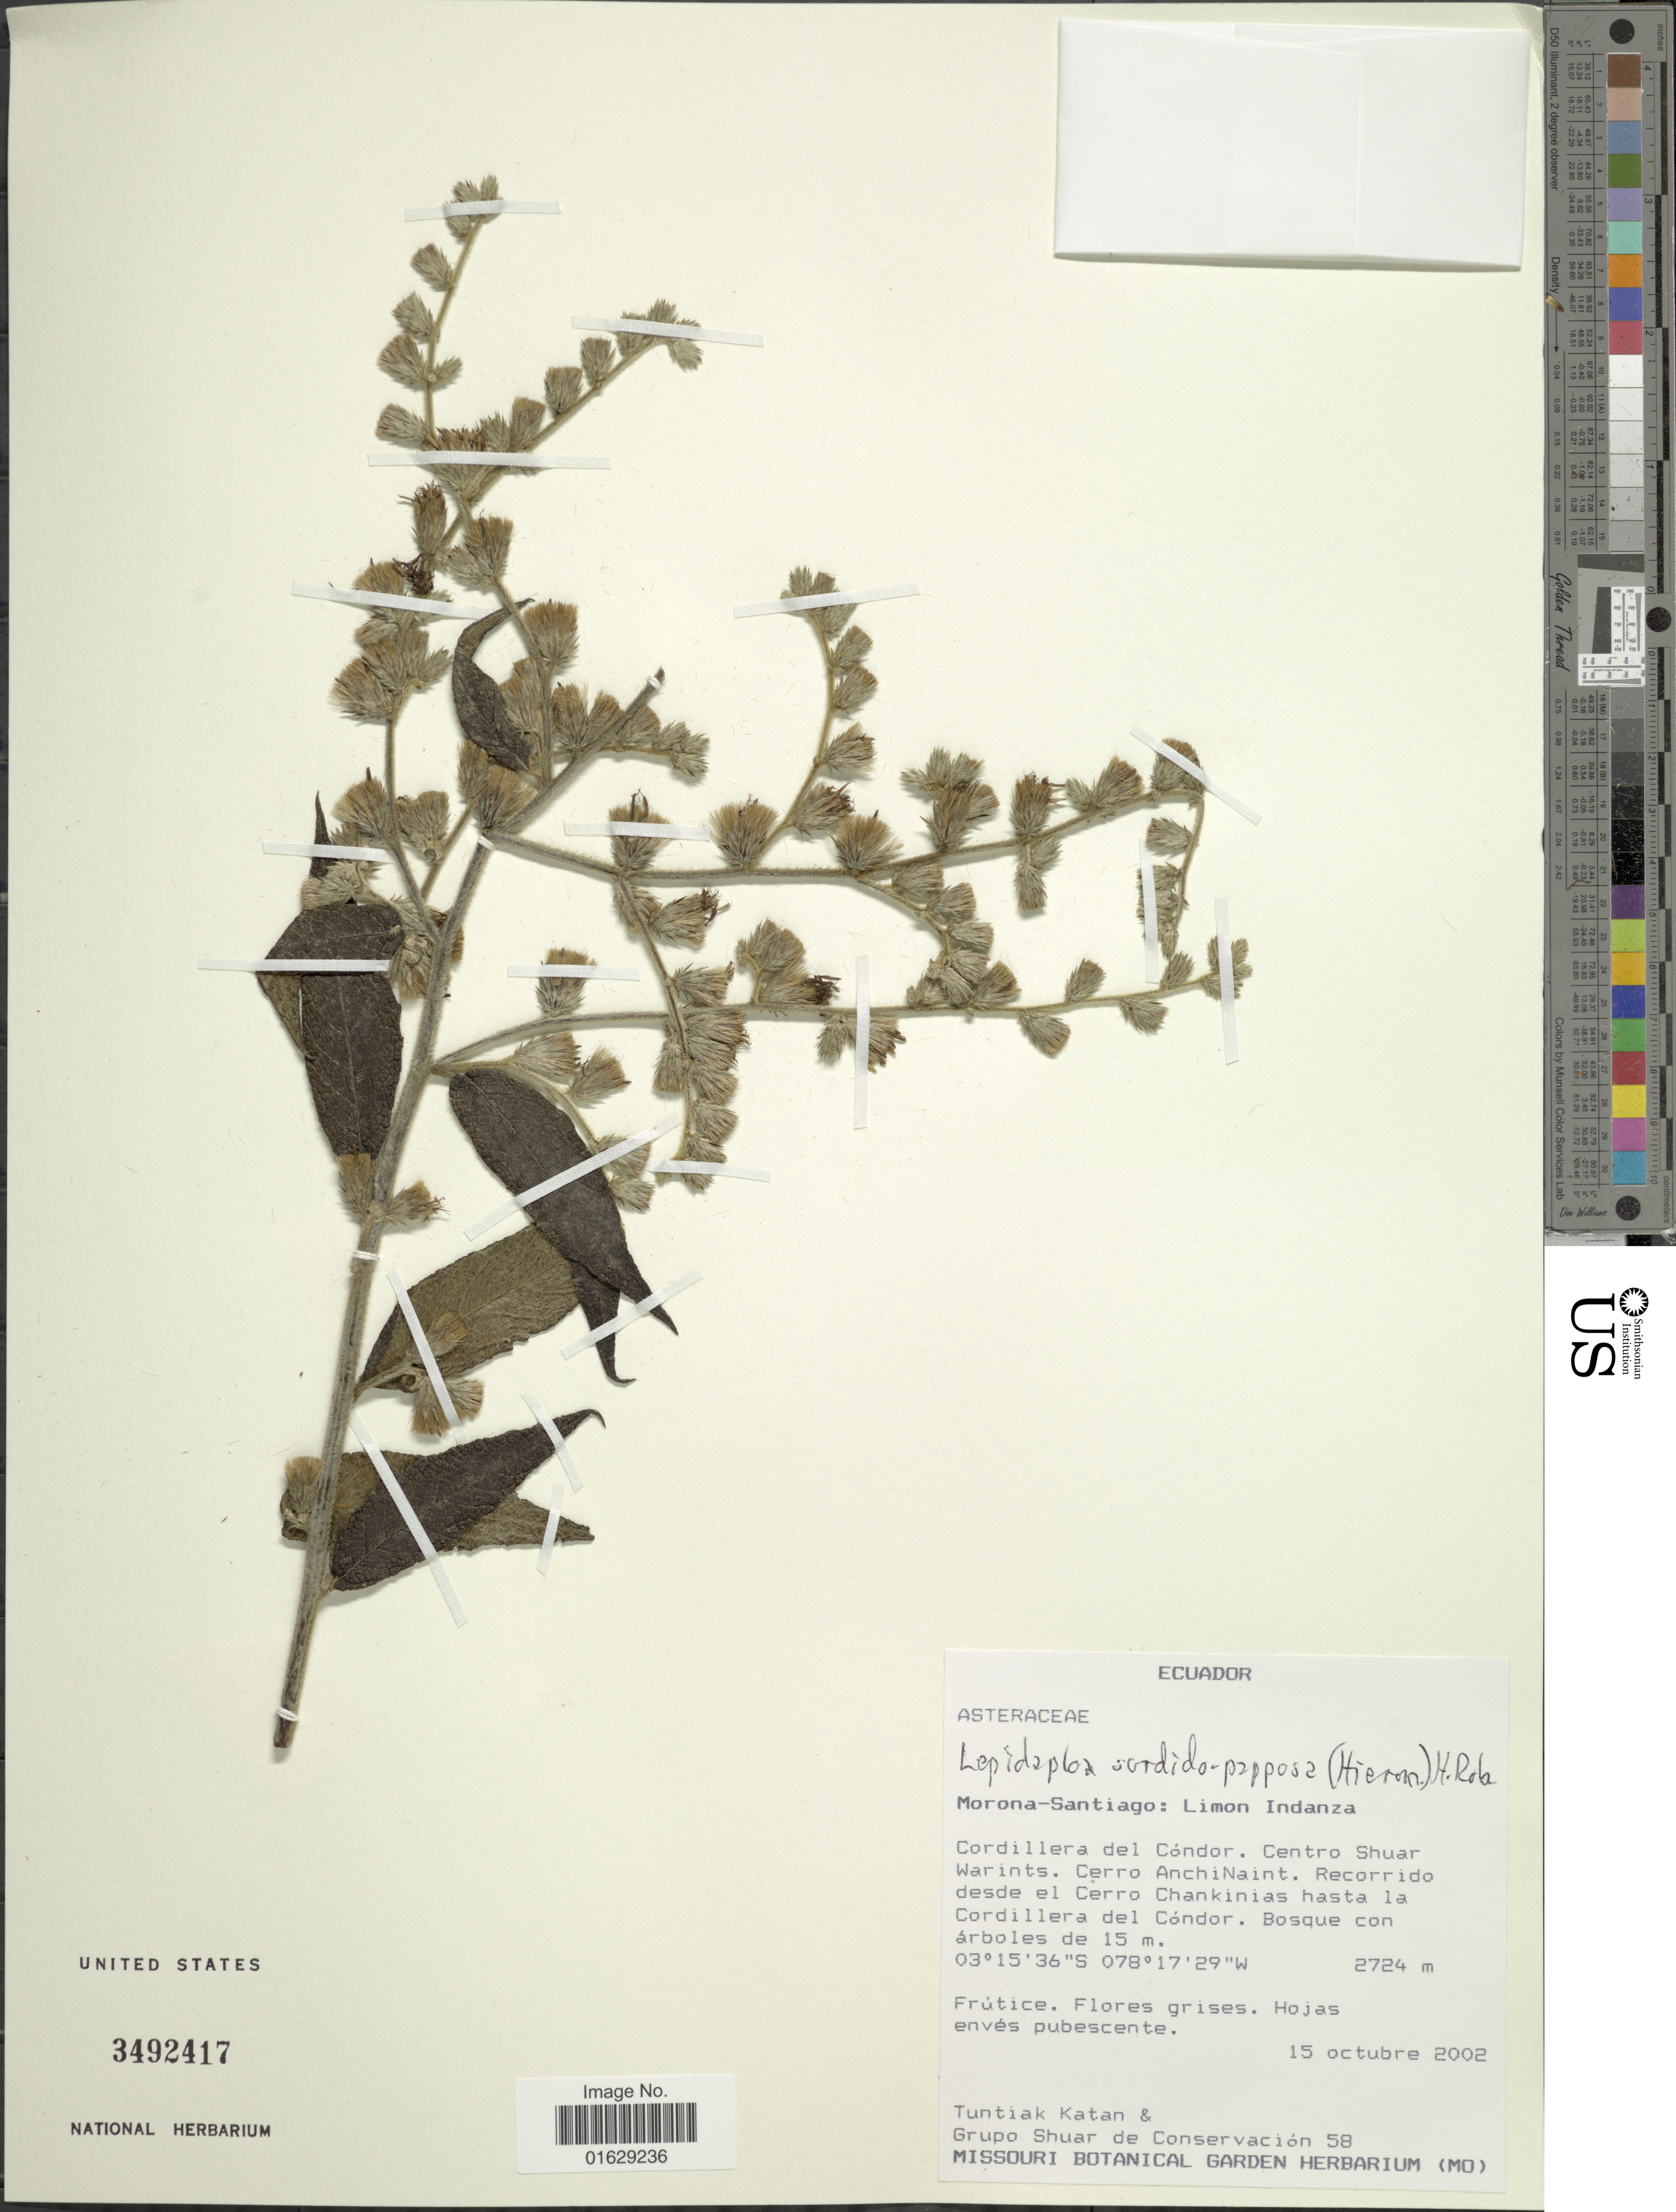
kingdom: Plantae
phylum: Tracheophyta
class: Magnoliopsida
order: Asterales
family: Asteraceae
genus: Lepidaploa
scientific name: Lepidaploa sordidopapposa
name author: (Hieron.) H. Rob.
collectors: T. Katan & Grupo Shuar de conservación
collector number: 58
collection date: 2002-10-15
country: Ecuador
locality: Cordillera del Condor, Centro Shuar Warints, Cerro Anchinaint, recorrido desde el Cerro Chankinias hasta la Cordillera del Condor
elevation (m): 2724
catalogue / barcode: US 3492417